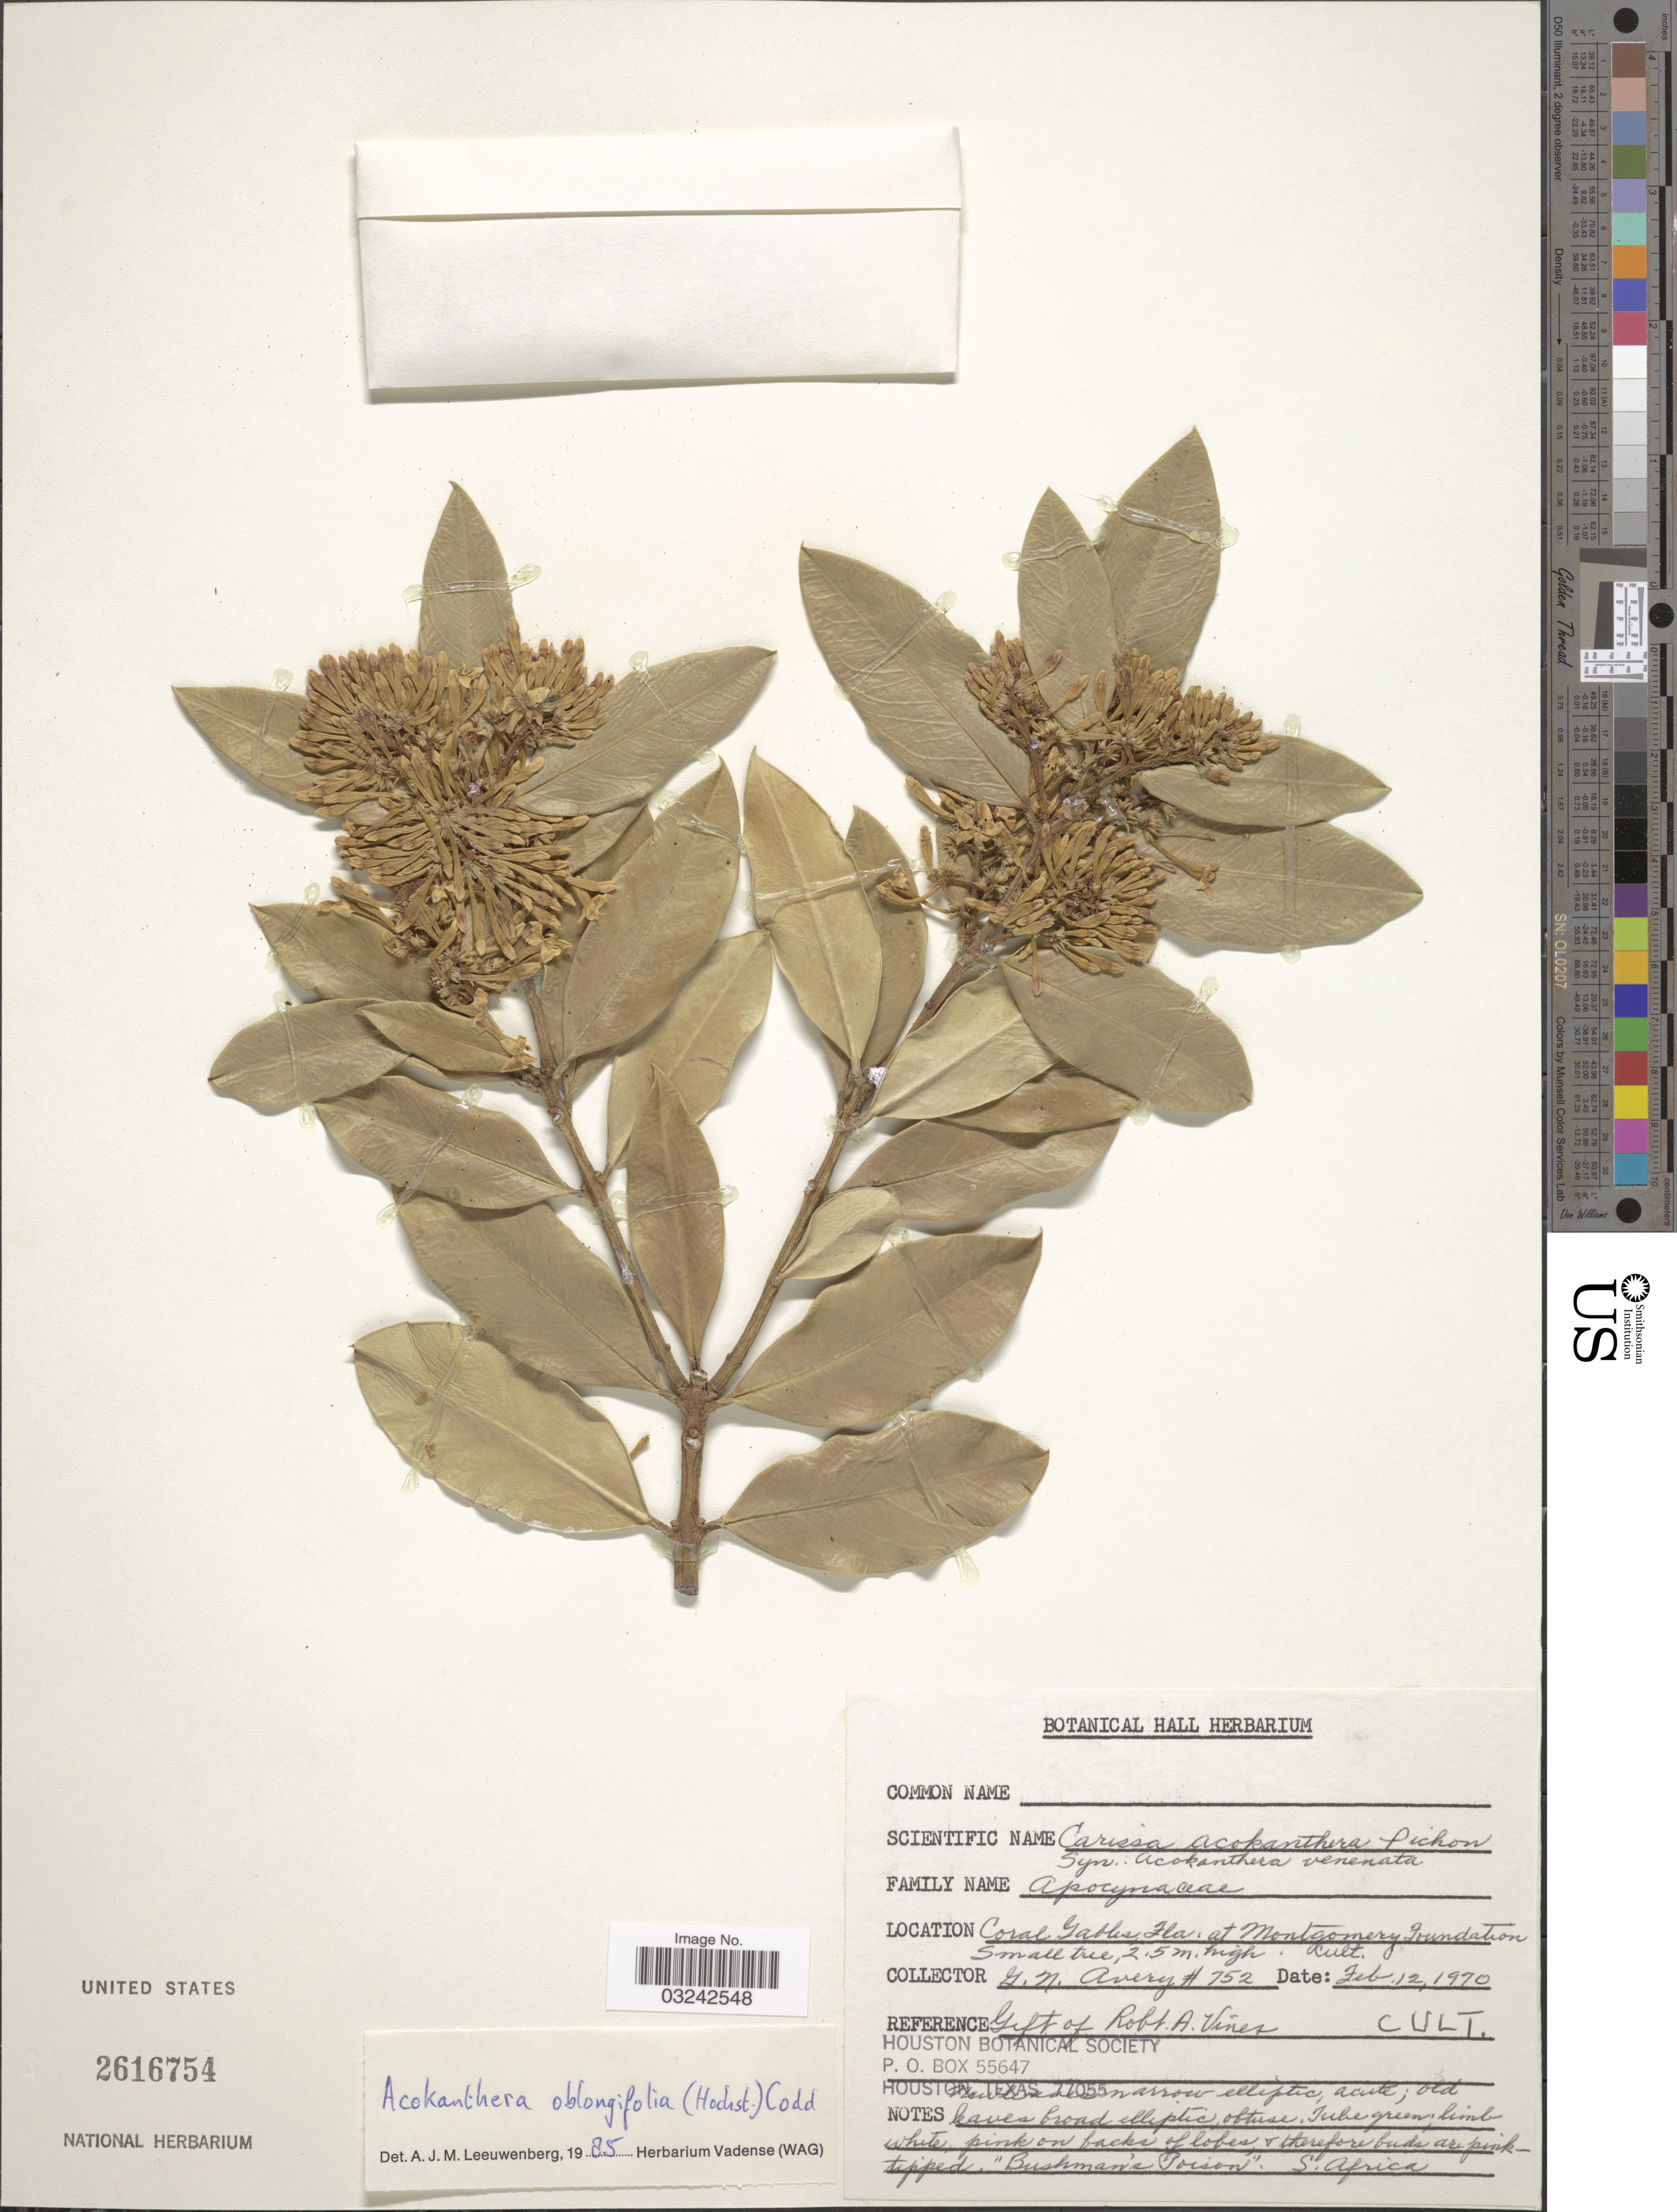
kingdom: Plantae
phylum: Tracheophyta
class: Magnoliopsida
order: Gentianales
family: Apocynaceae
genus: Acokanthera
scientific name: Acokanthera oblongifolia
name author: (Hochst.) Codd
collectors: G. N. Avery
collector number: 752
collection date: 1970-02-12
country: United States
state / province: Florida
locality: Coral. Gables. At Montgomery Foundation.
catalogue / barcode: US 2616754